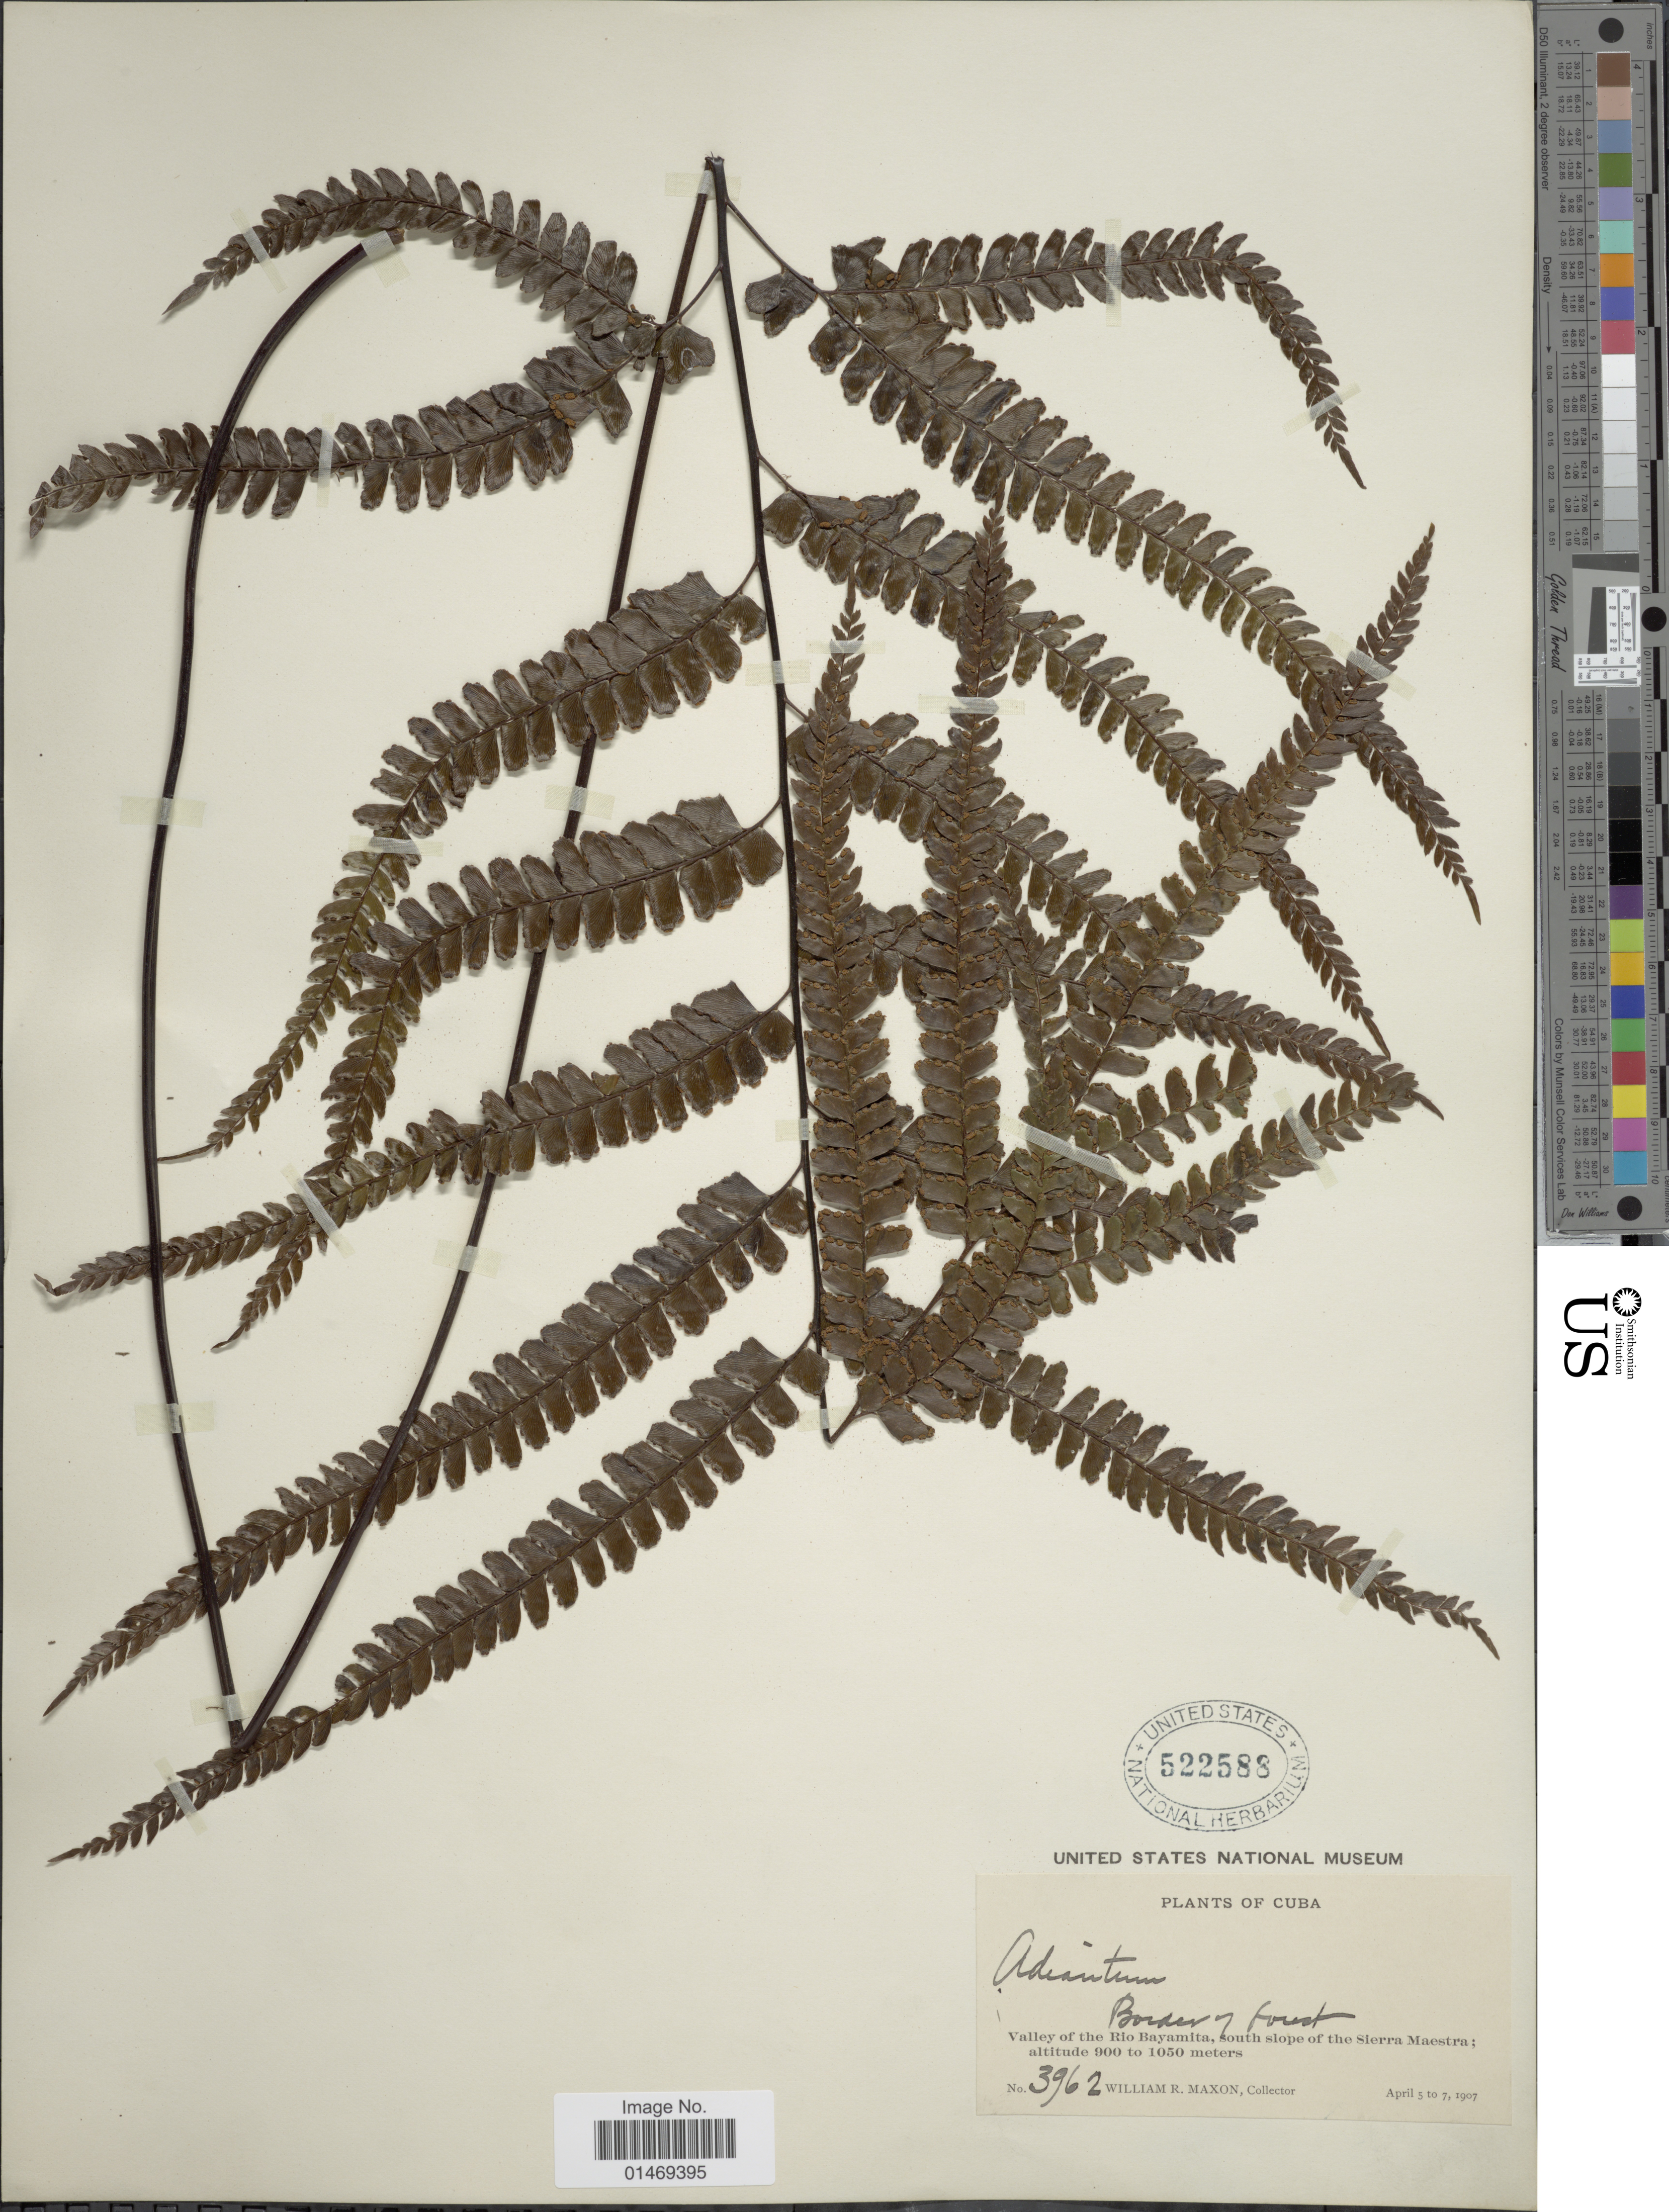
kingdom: Plantae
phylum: Tracheophyta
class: Polypodiopsida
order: Polypodiales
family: Pteridaceae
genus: Adiantum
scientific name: Adiantum pyramidale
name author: (L.) Willd.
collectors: W. R. Maxon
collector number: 3962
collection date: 1907-04-05/1907-04-07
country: Cuba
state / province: Santiago de Cuba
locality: Valley of the Rio Bayamita, South slope of the Sierra Maestra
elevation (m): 900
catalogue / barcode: US 522588